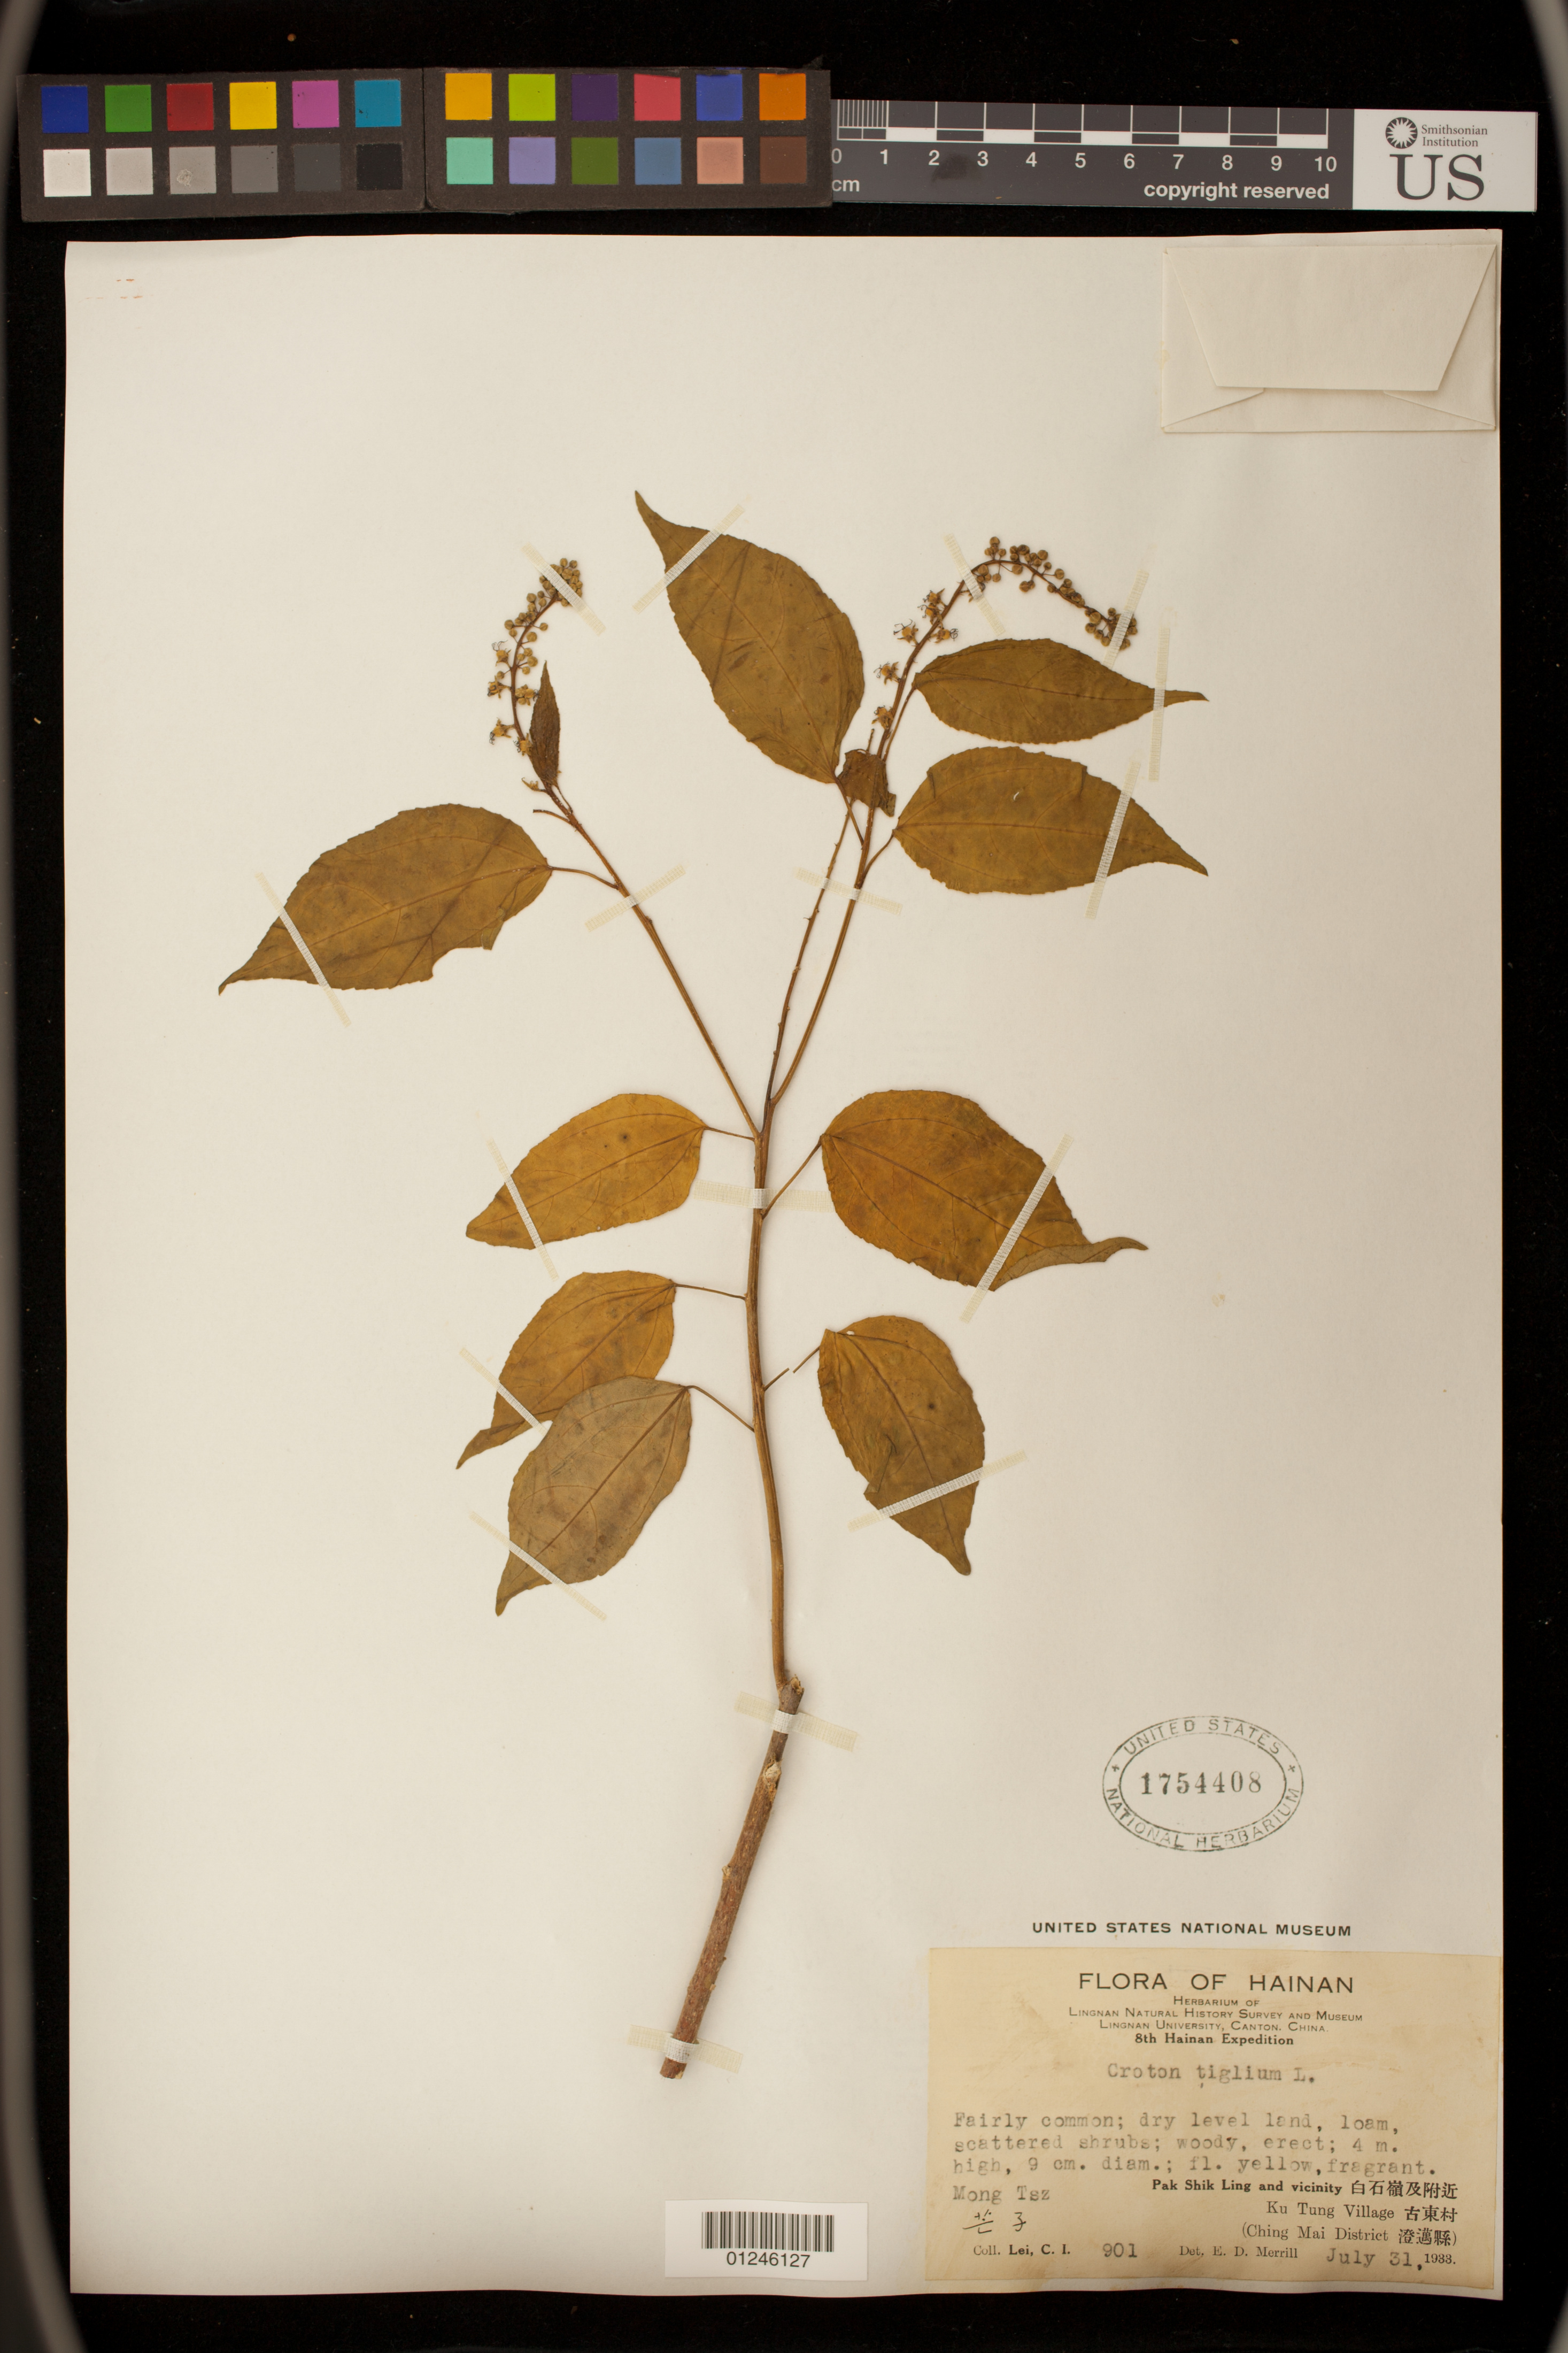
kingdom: Plantae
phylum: Tracheophyta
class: Magnoliopsida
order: Malpighiales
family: Euphorbiaceae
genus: Croton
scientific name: Croton tiglium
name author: L.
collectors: C. I. Lei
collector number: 901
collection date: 1933-07-31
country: China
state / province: Hainan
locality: Pak Shik Ling and vicinity Ku Tung Village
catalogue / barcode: US 1754408